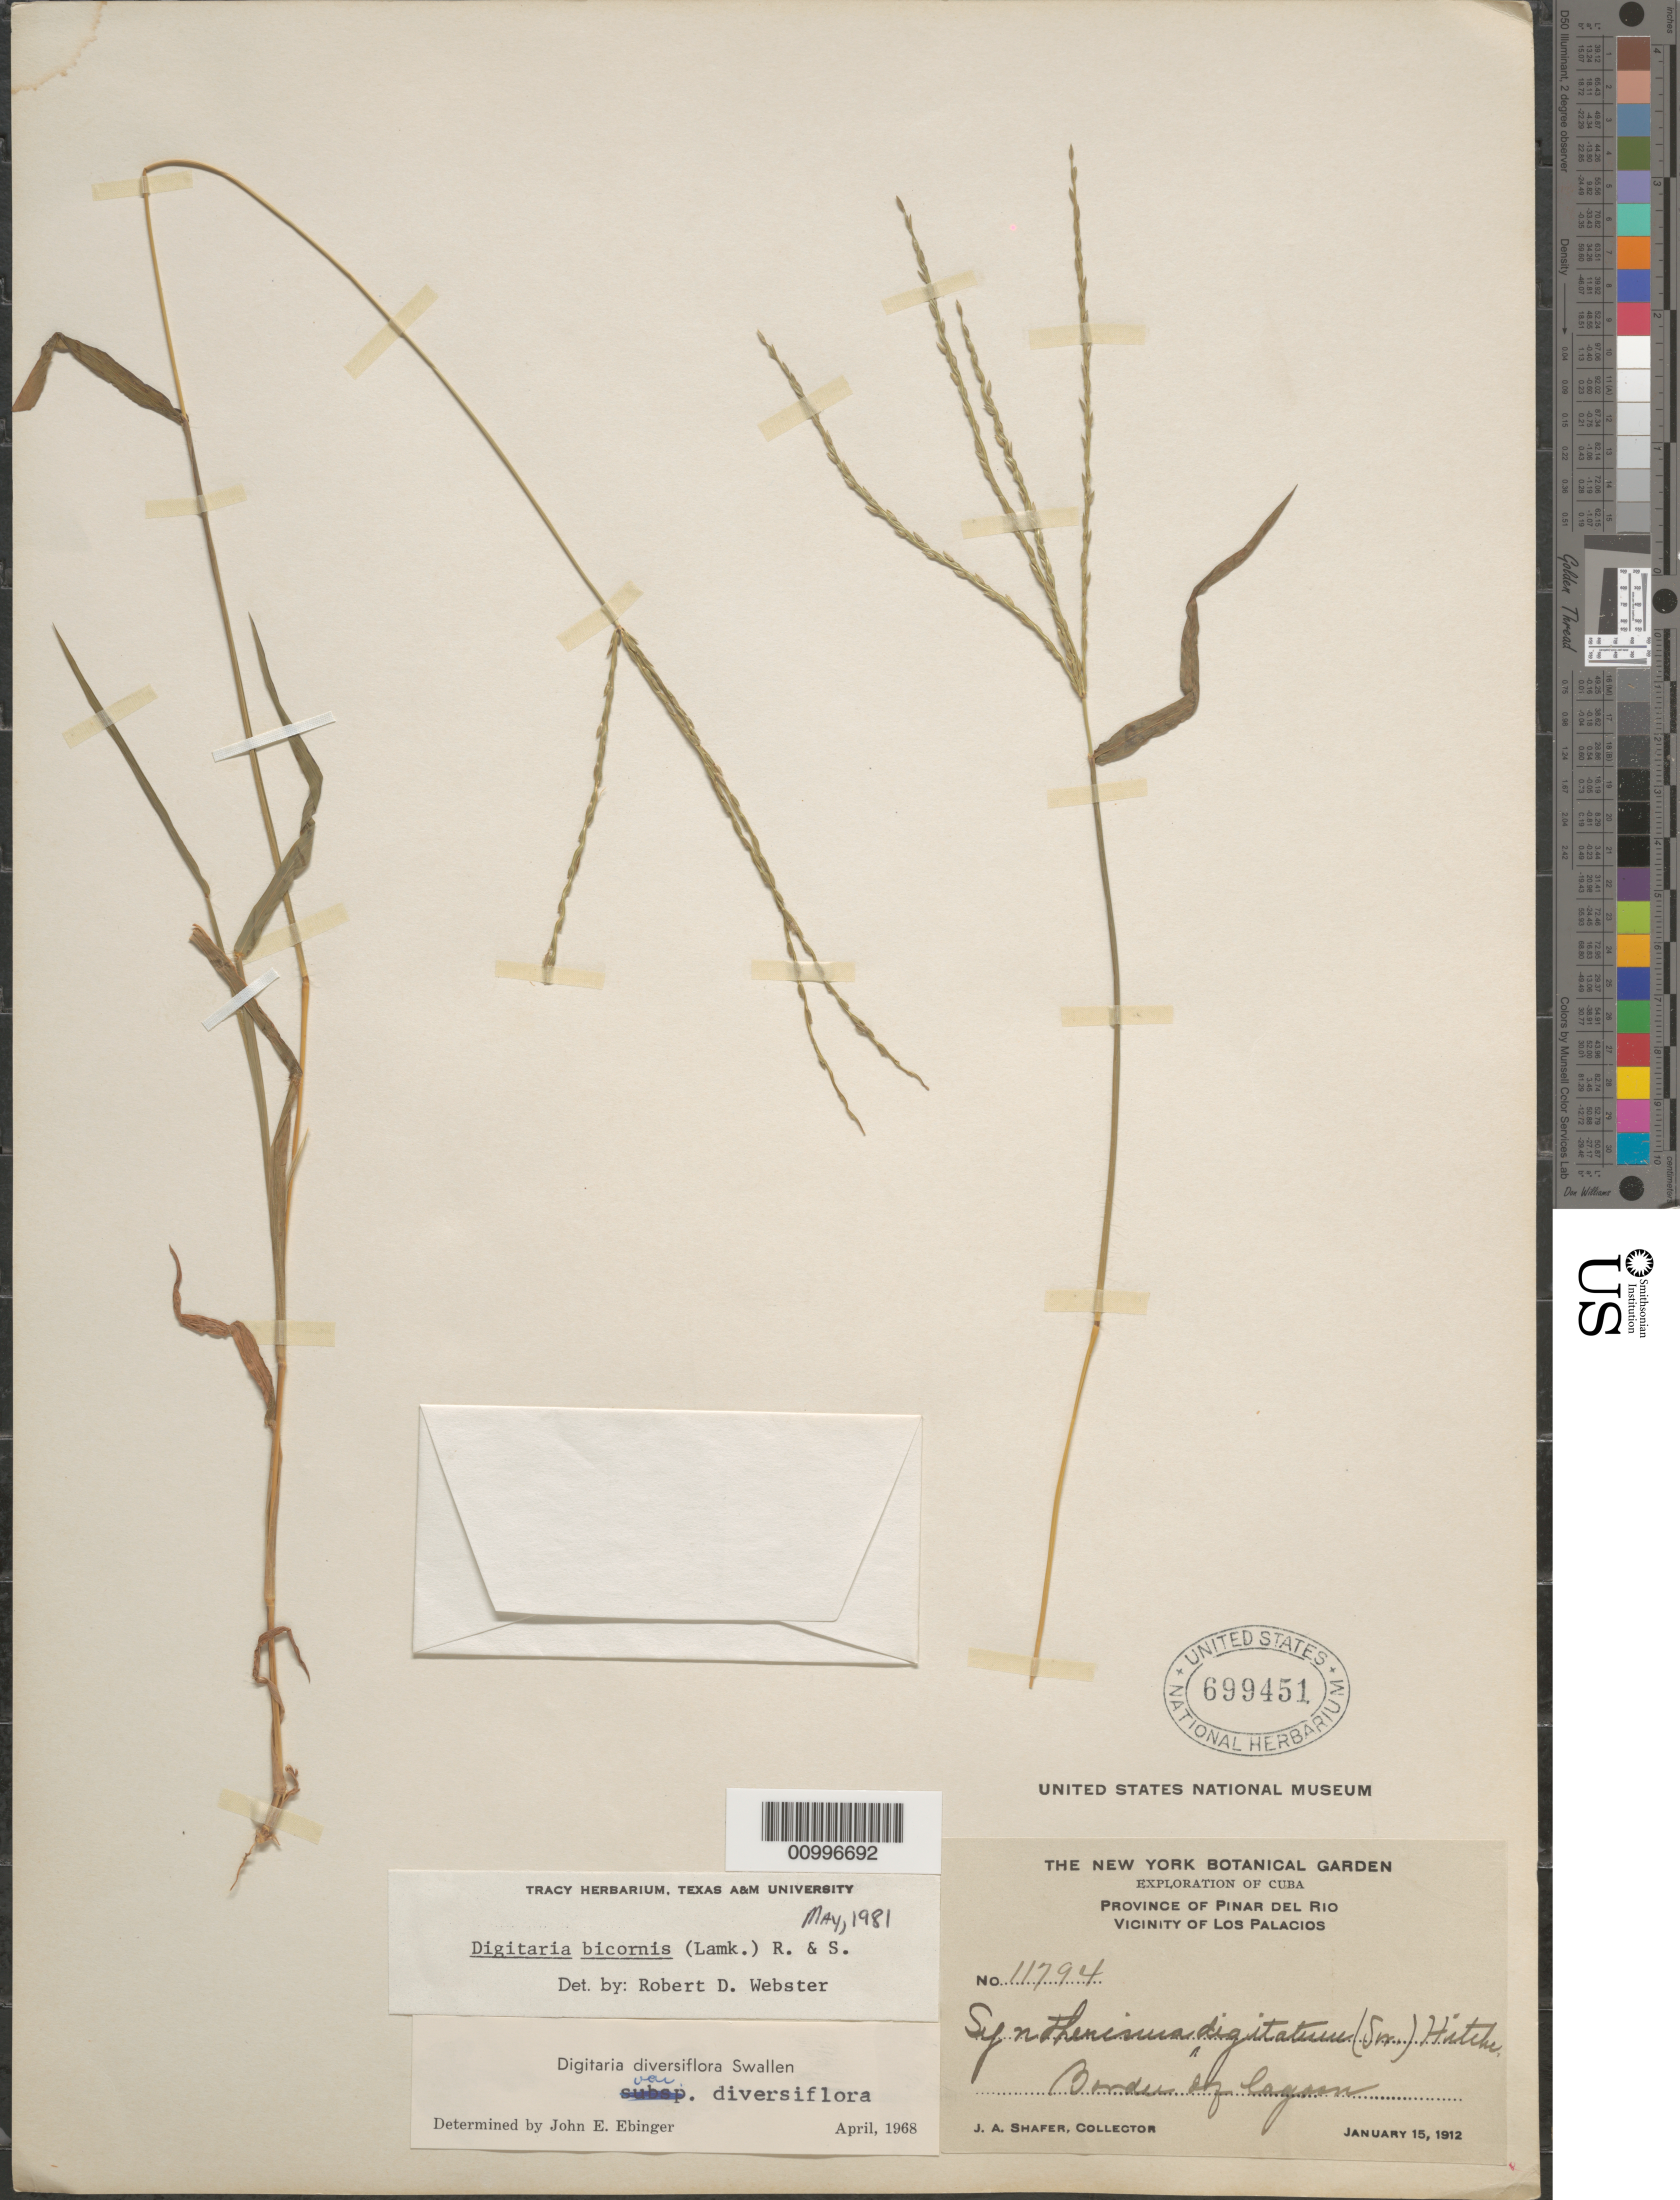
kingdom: Plantae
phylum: Tracheophyta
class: Liliopsida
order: Poales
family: Poaceae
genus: Digitaria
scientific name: Digitaria bicornis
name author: (Lam.) Roem. & Schult.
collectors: J. A. Shafer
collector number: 11794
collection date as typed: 15 Jan 1912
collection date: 1912-01-15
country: Cuba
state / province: Pinar del Rio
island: Cuba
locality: Vicinity of Los Palacios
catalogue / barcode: US 699451